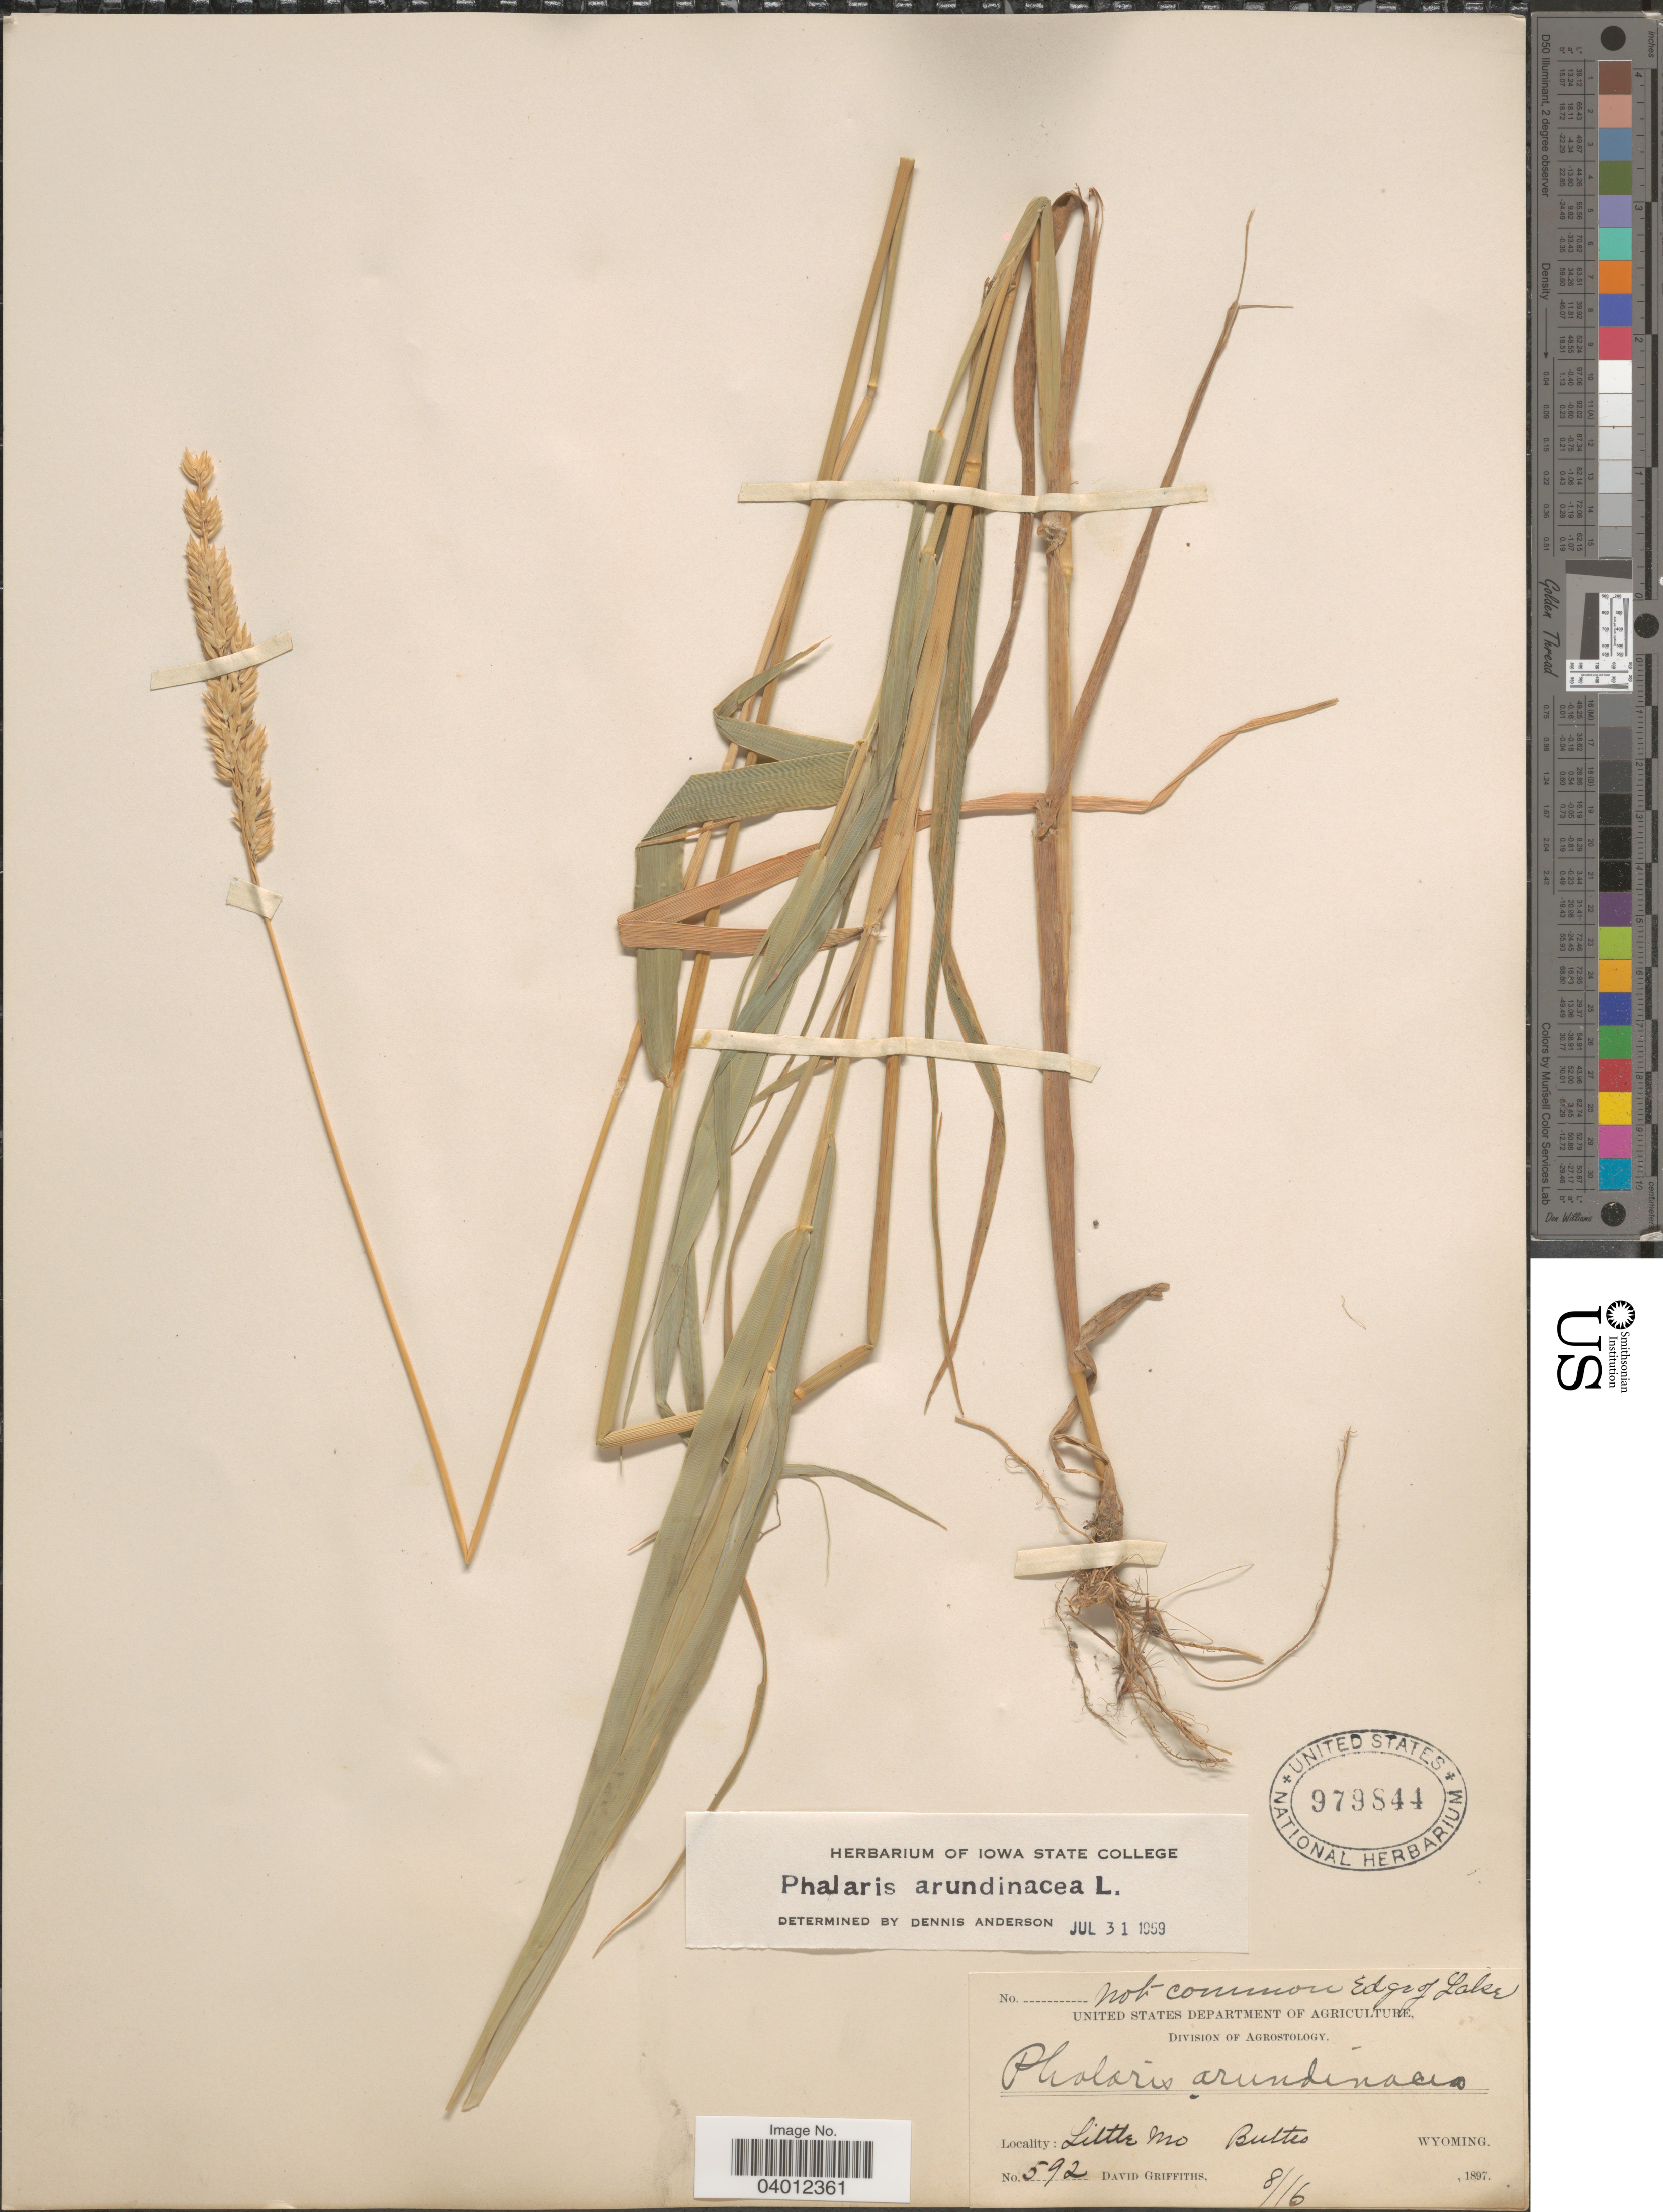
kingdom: Plantae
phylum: Tracheophyta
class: Liliopsida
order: Poales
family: Poaceae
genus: Phalaris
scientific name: Phalaris arundinacea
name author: L.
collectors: D. Griffiths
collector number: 592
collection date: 1897-08-16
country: United States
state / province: Wyoming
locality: Little Mo. Buttes.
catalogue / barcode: US 979844